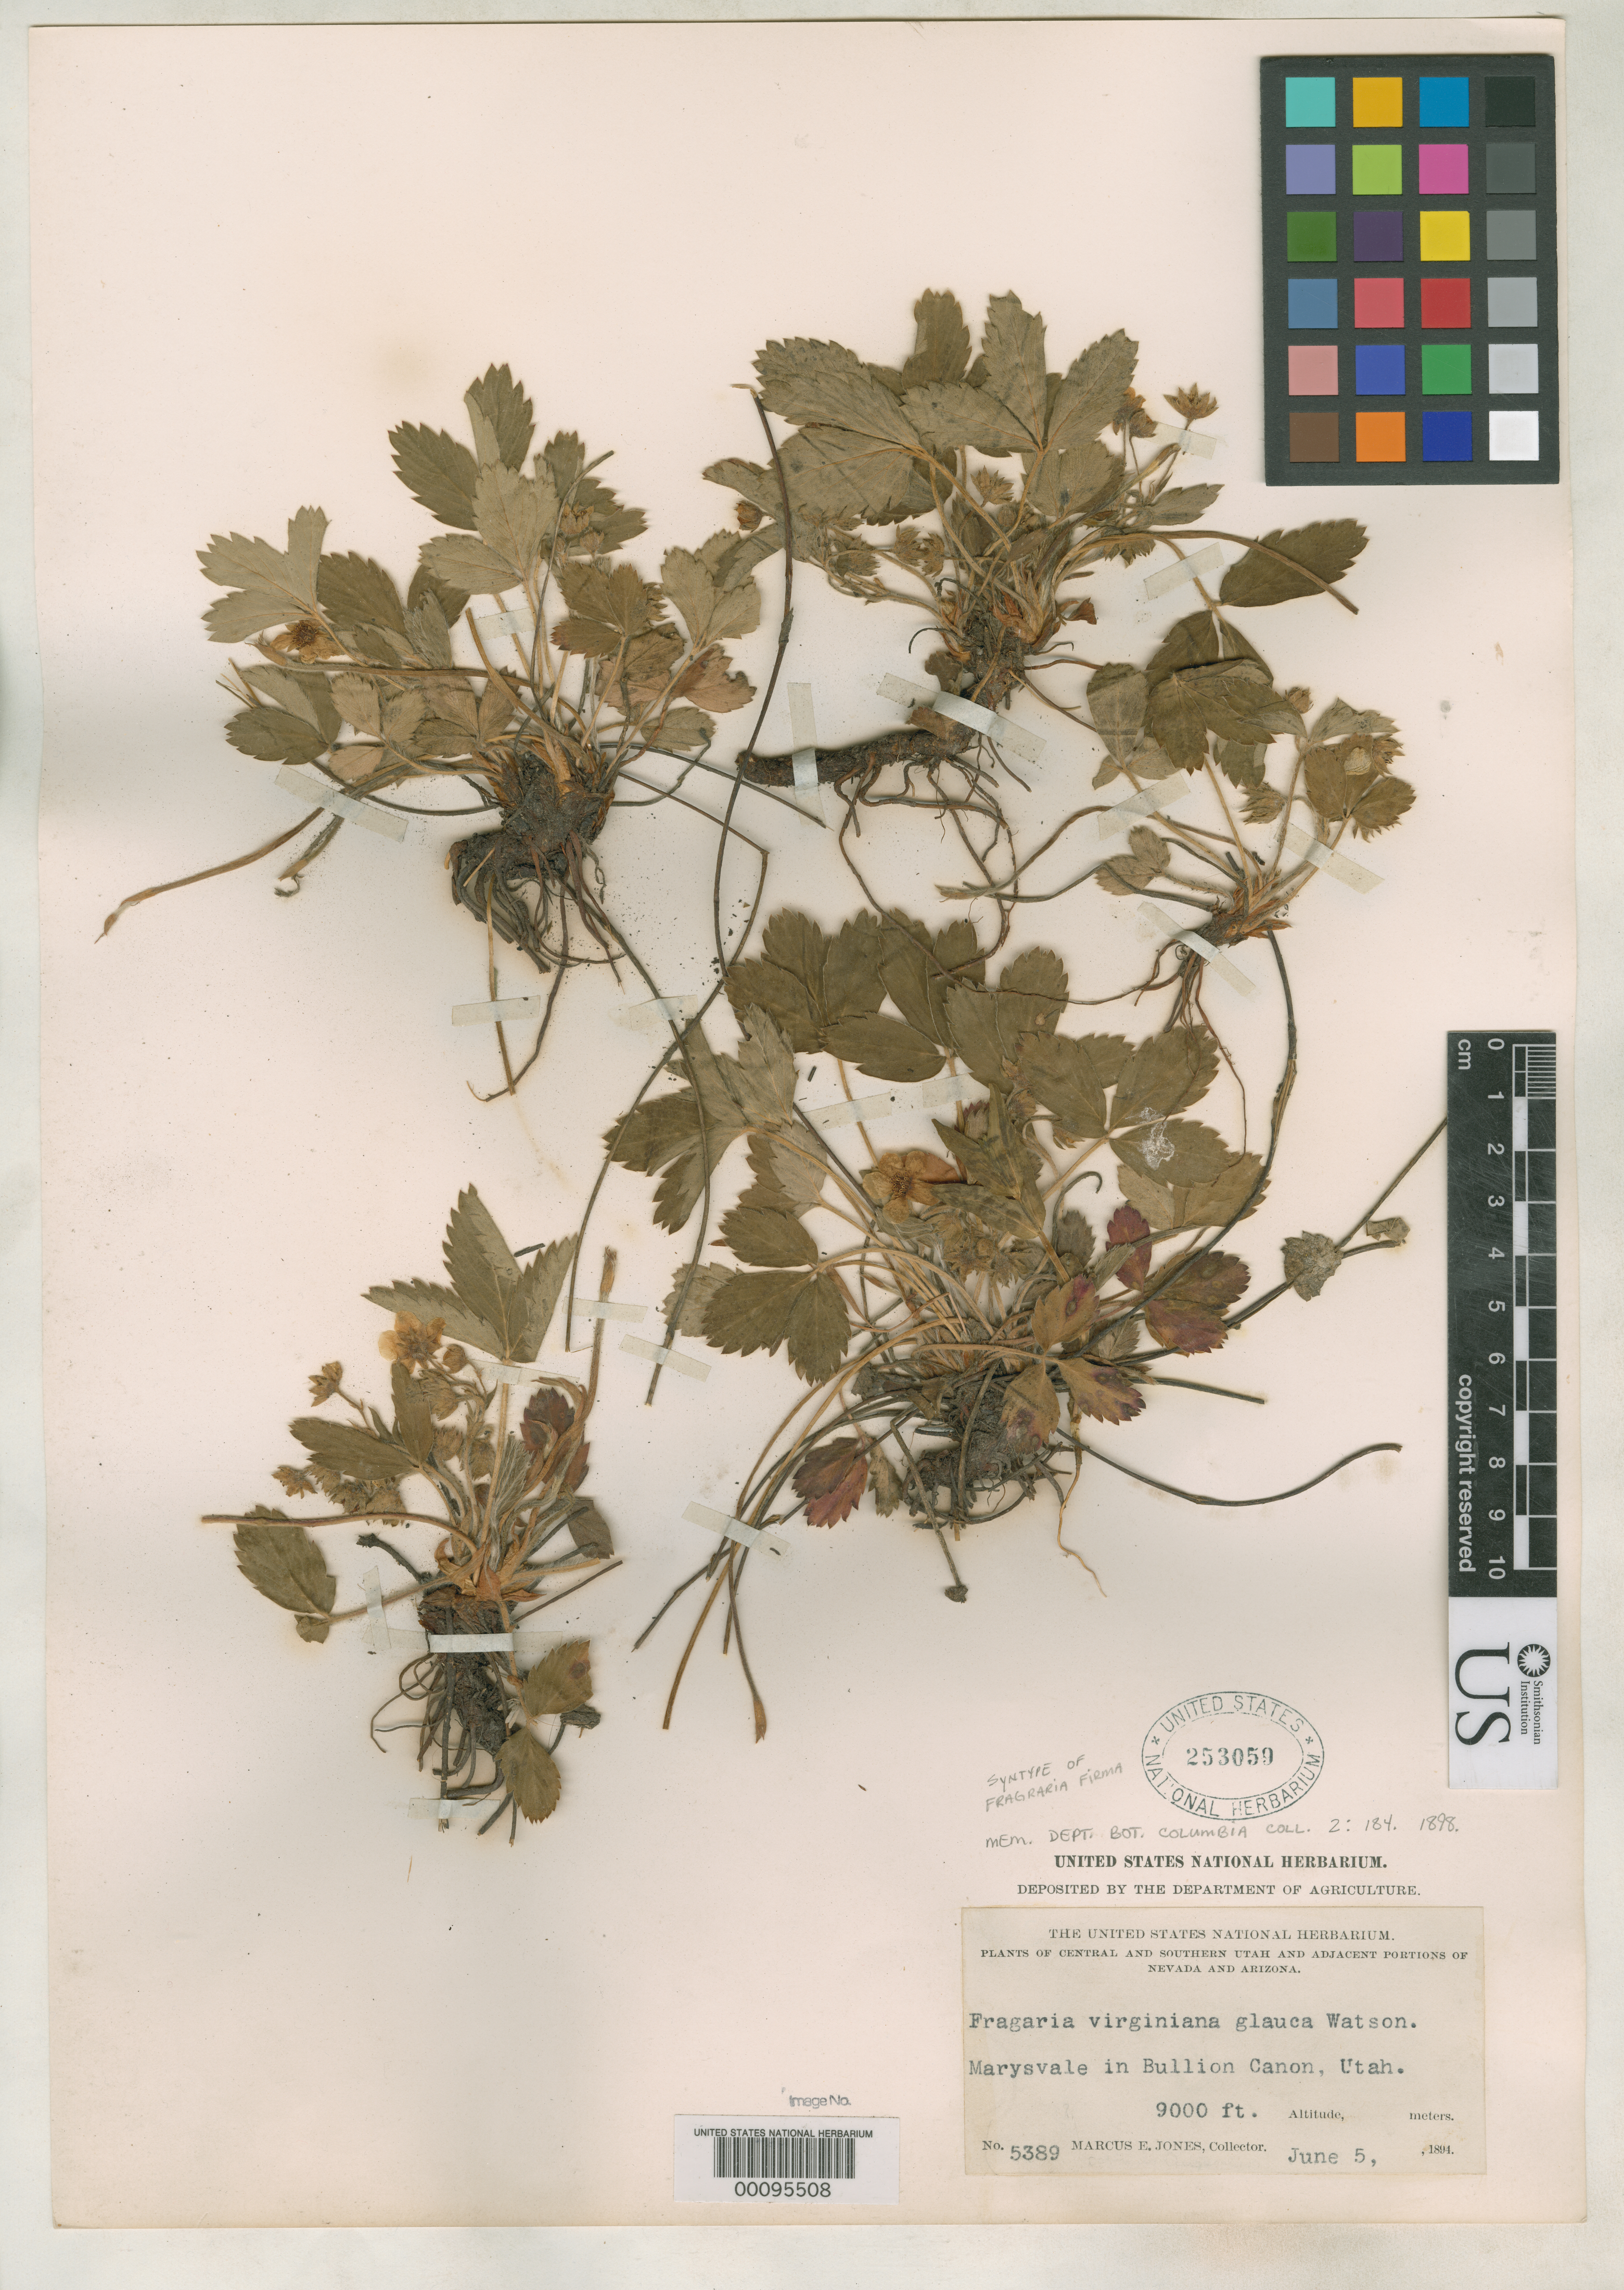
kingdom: Plantae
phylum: Tracheophyta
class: Magnoliopsida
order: Rosales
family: Rosaceae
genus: Fragaria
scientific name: Fragaria firma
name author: Rydb.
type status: Syntype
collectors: M. E. Jones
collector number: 5389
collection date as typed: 05 Jun 1894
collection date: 1894-06-05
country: United States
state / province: Utah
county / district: Piute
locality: Marysvale in Bullion Canyon.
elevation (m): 2743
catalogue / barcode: US 253059